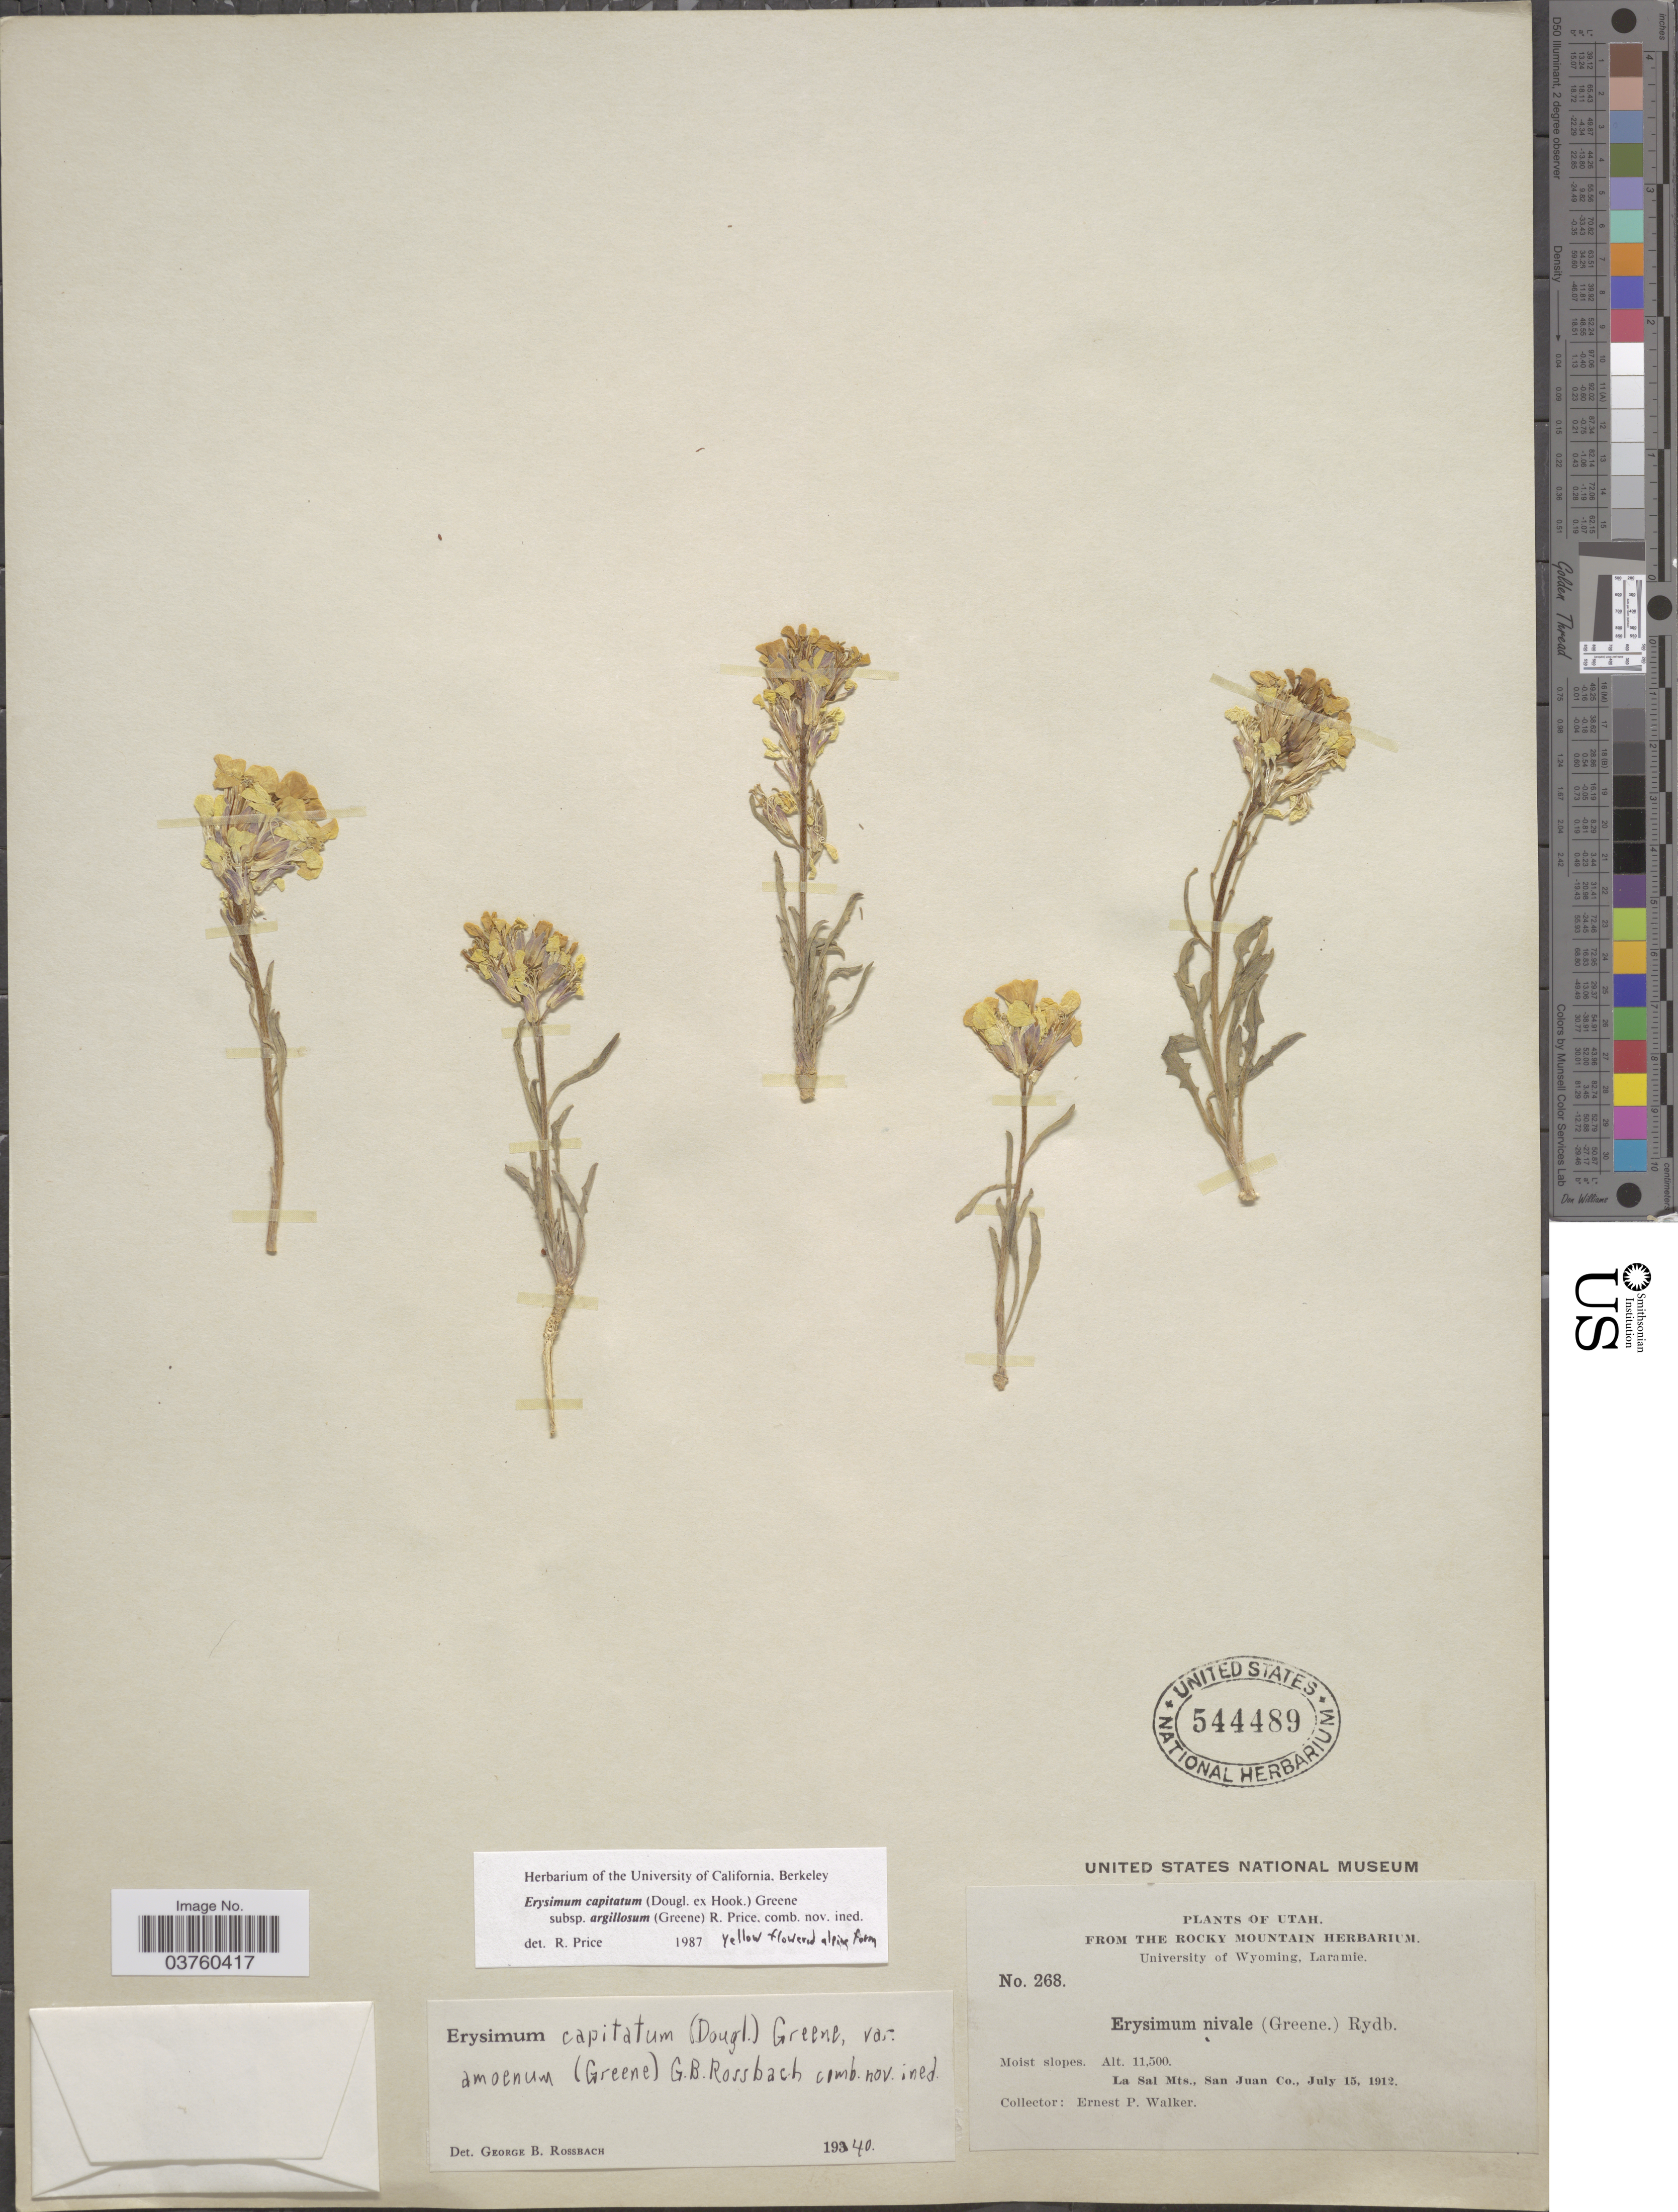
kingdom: Plantae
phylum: Tracheophyta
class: Magnoliopsida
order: Brassicales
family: Brassicaceae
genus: Erysimum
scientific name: Erysimum capitatum subsp. argillosum (Greene) R.A. Price comb. nov. ined.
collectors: E. P. Walker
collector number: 268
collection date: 1912-07-15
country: United States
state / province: Utah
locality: La Sal Mts., San Juan Co.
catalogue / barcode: US 544489